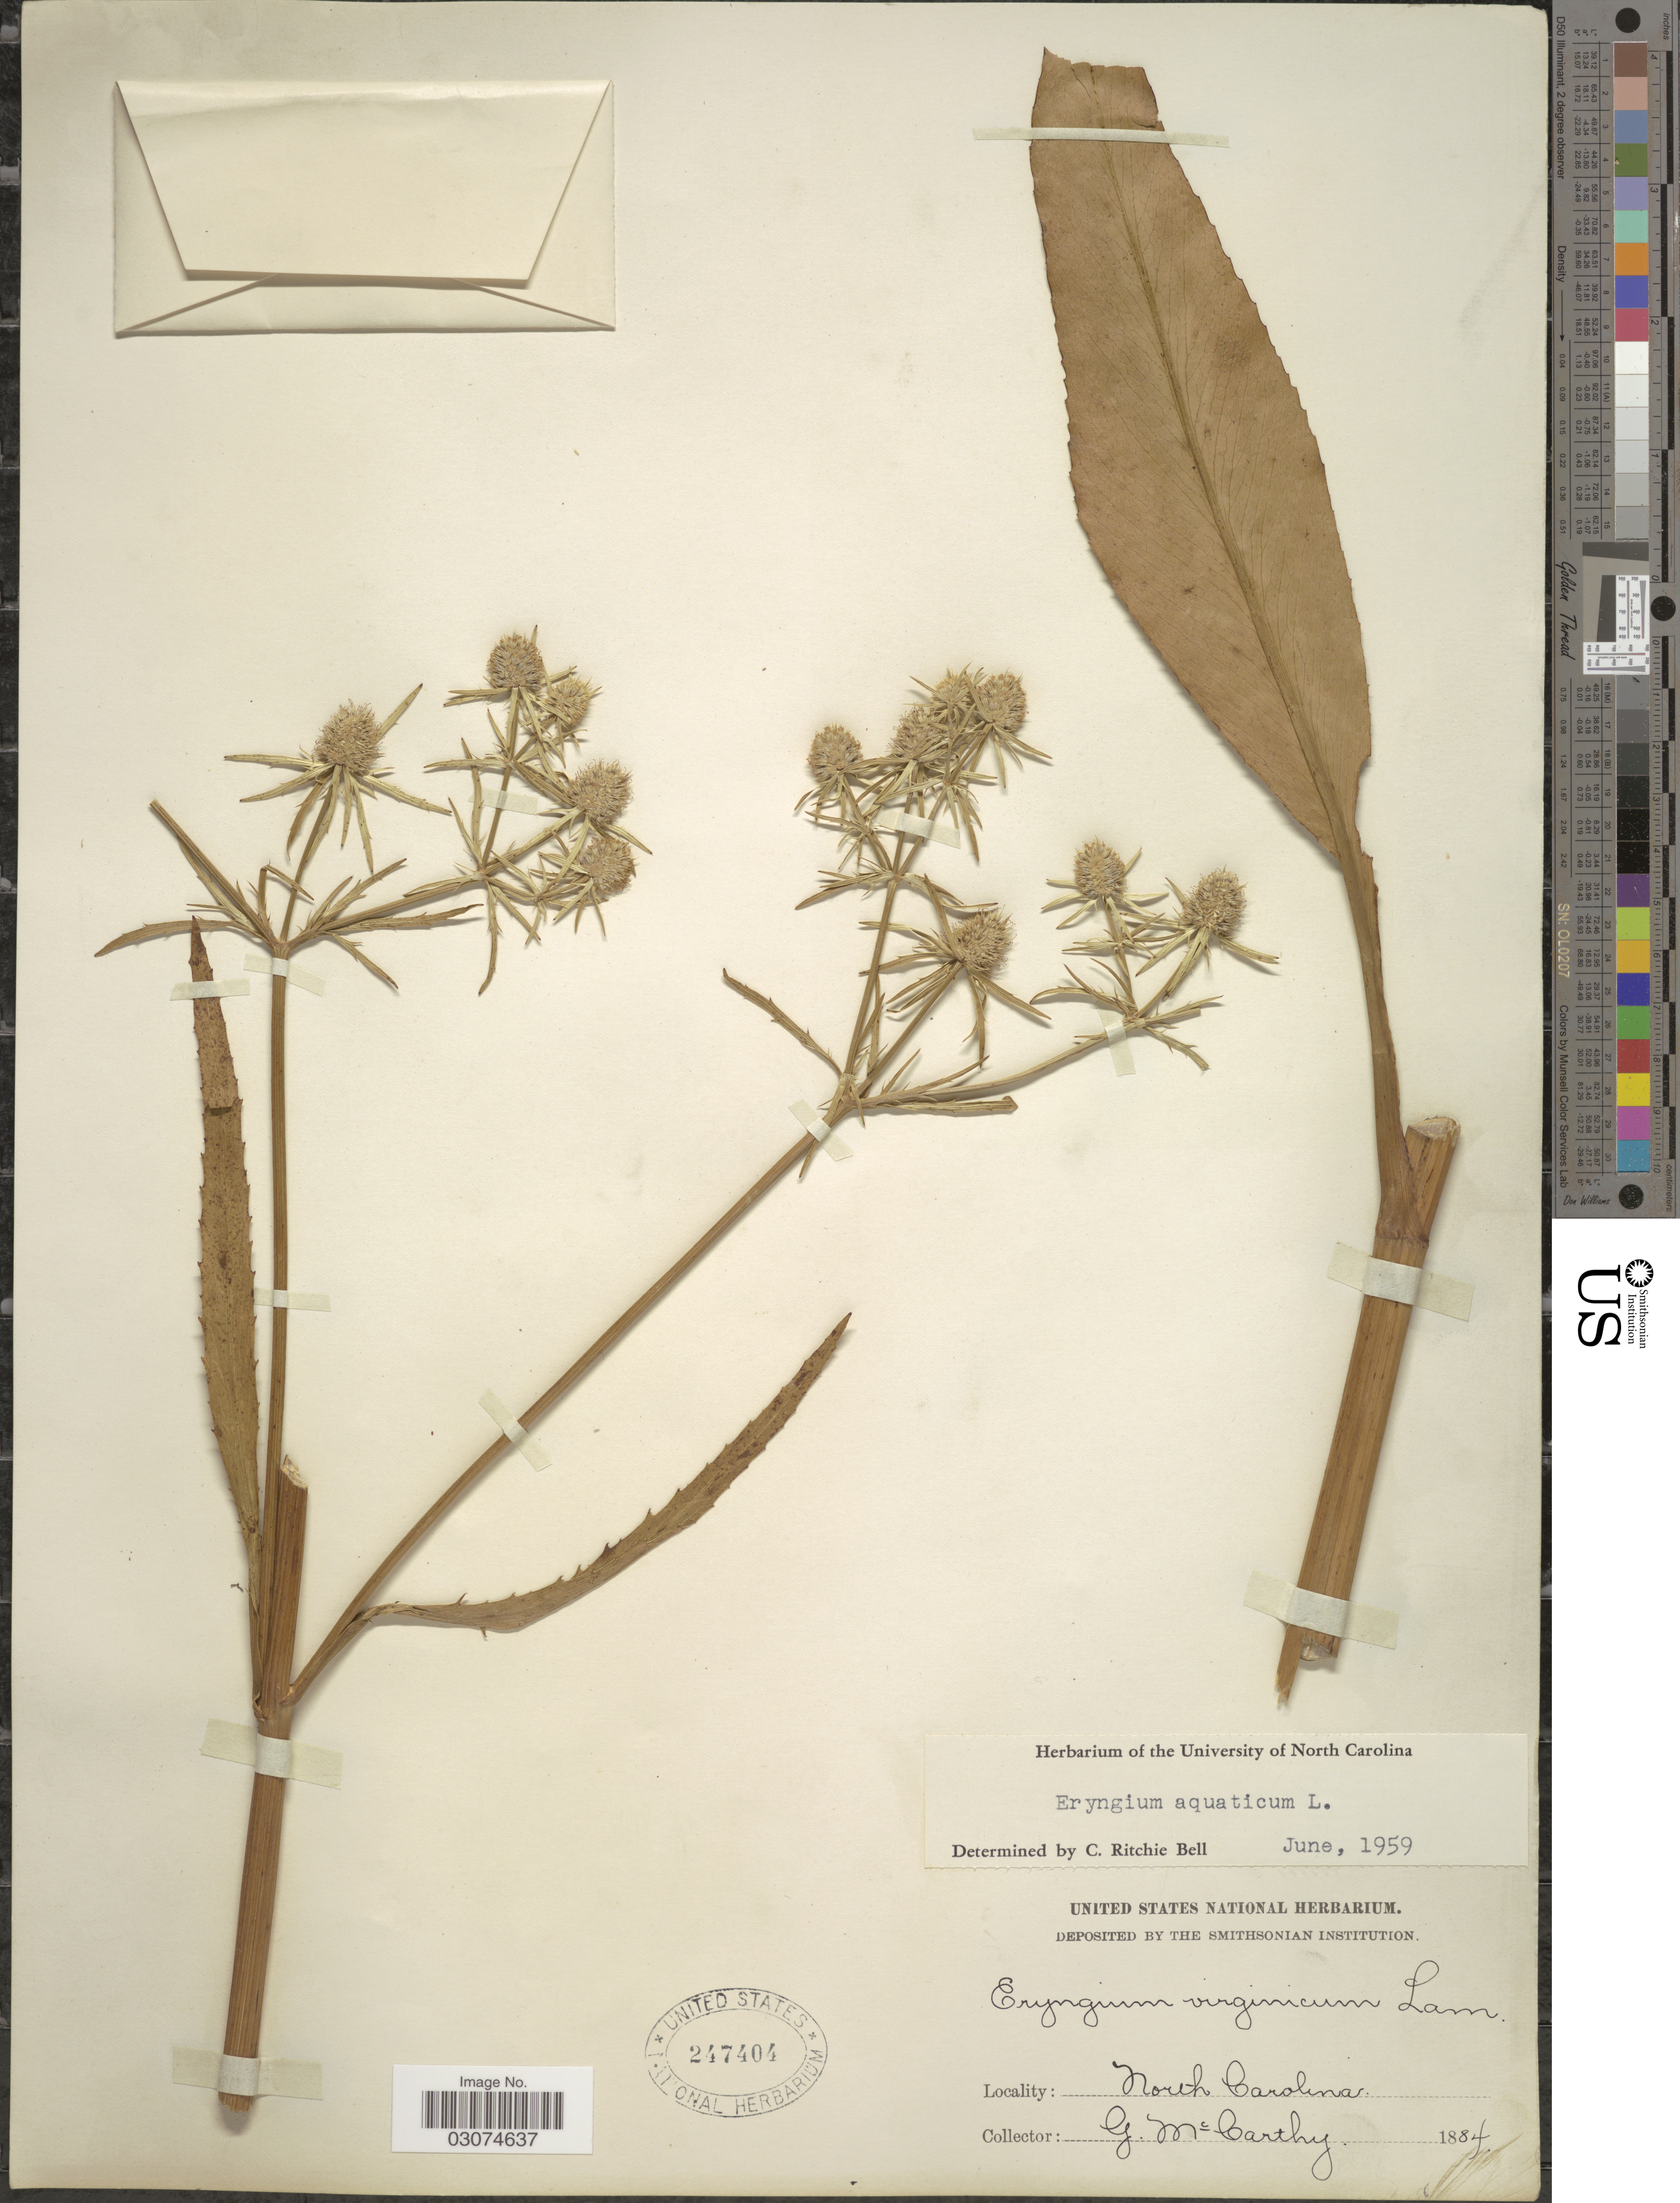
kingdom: Plantae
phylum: Tracheophyta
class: Magnoliopsida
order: Apiales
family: Apiaceae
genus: Eryngium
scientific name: Eryngium aquaticum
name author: L.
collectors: G. M. McCarthy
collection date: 1884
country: United States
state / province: North Carolina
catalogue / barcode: US 247404